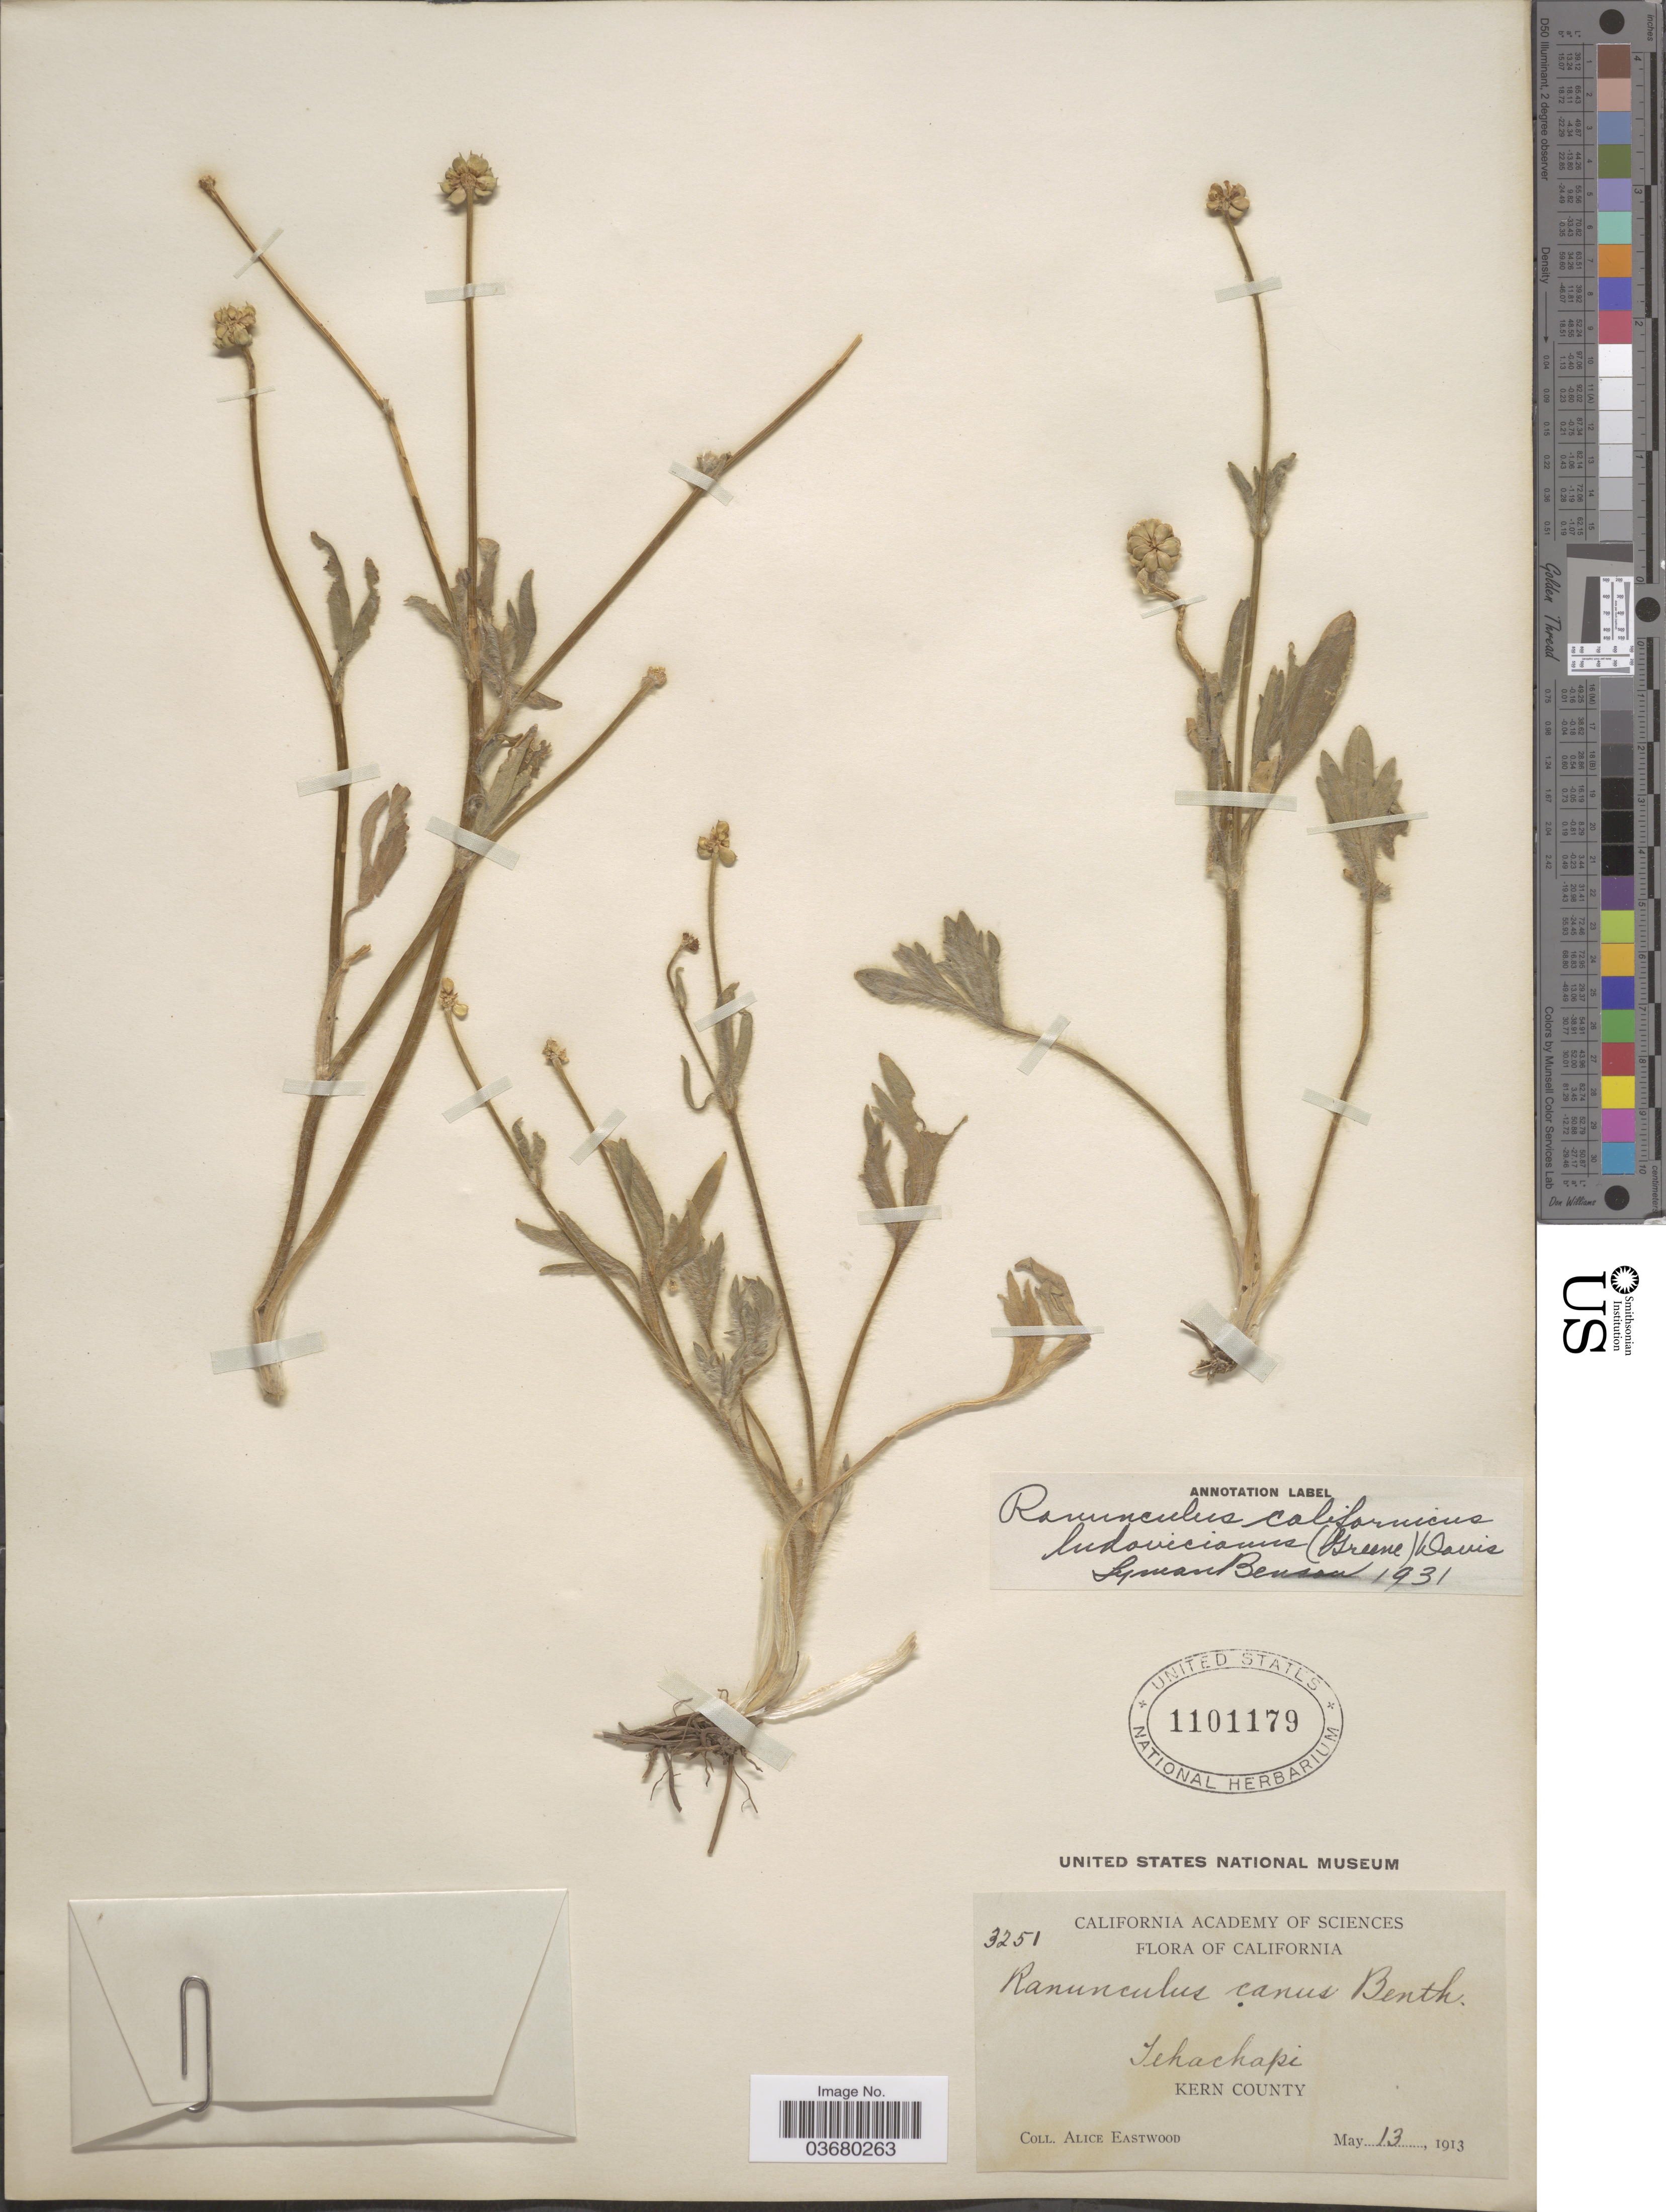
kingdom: Plantae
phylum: Tracheophyta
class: Magnoliopsida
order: Ranunculales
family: Ranunculaceae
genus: Ranunculus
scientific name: Ranunculus canus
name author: Benth.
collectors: A. Eastwood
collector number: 3251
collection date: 1913-05-13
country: United States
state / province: California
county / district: Kern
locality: Tehachapi. Kern County.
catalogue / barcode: US 1101179